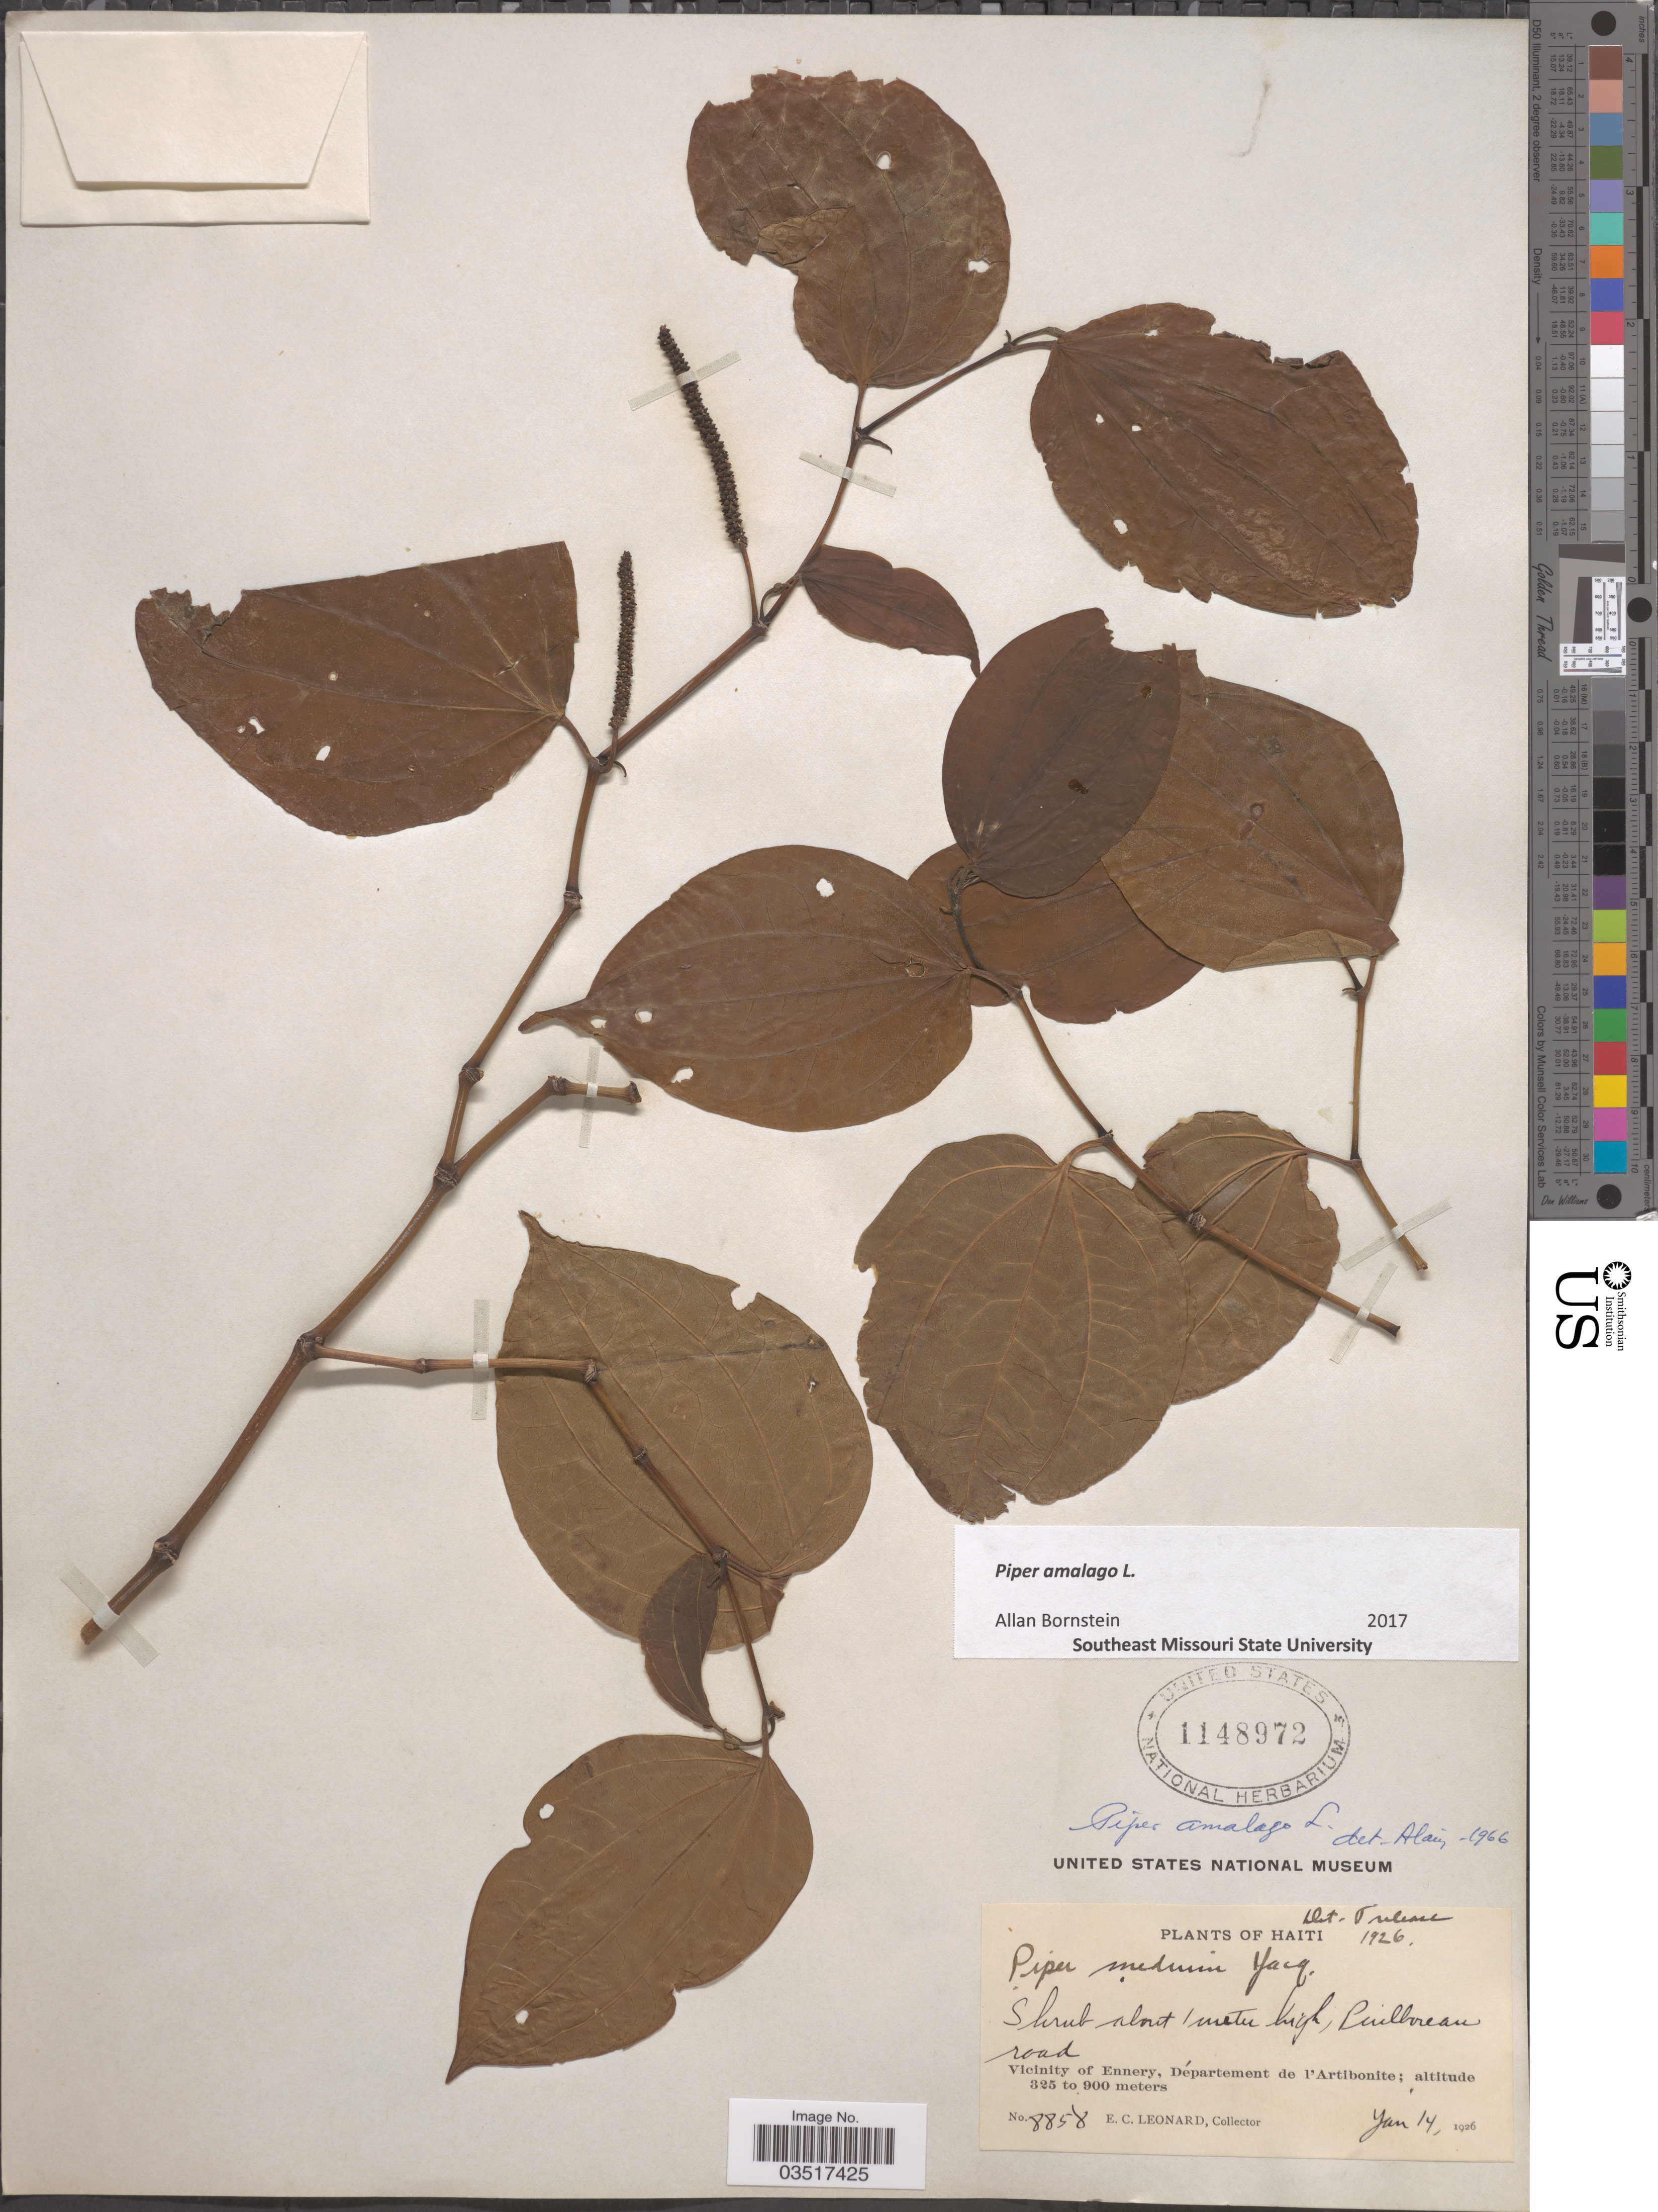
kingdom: Plantae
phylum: Tracheophyta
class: Magnoliopsida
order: Piperales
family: Piperaceae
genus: Piper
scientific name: Piper amalago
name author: L.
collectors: E. C. Leonard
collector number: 8858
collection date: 1926-01-14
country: Haiti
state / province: Artibonite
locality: Puilboreau road. Vicinity of Ennery, Département de l'Artibonite.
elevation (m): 325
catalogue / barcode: US 1148972